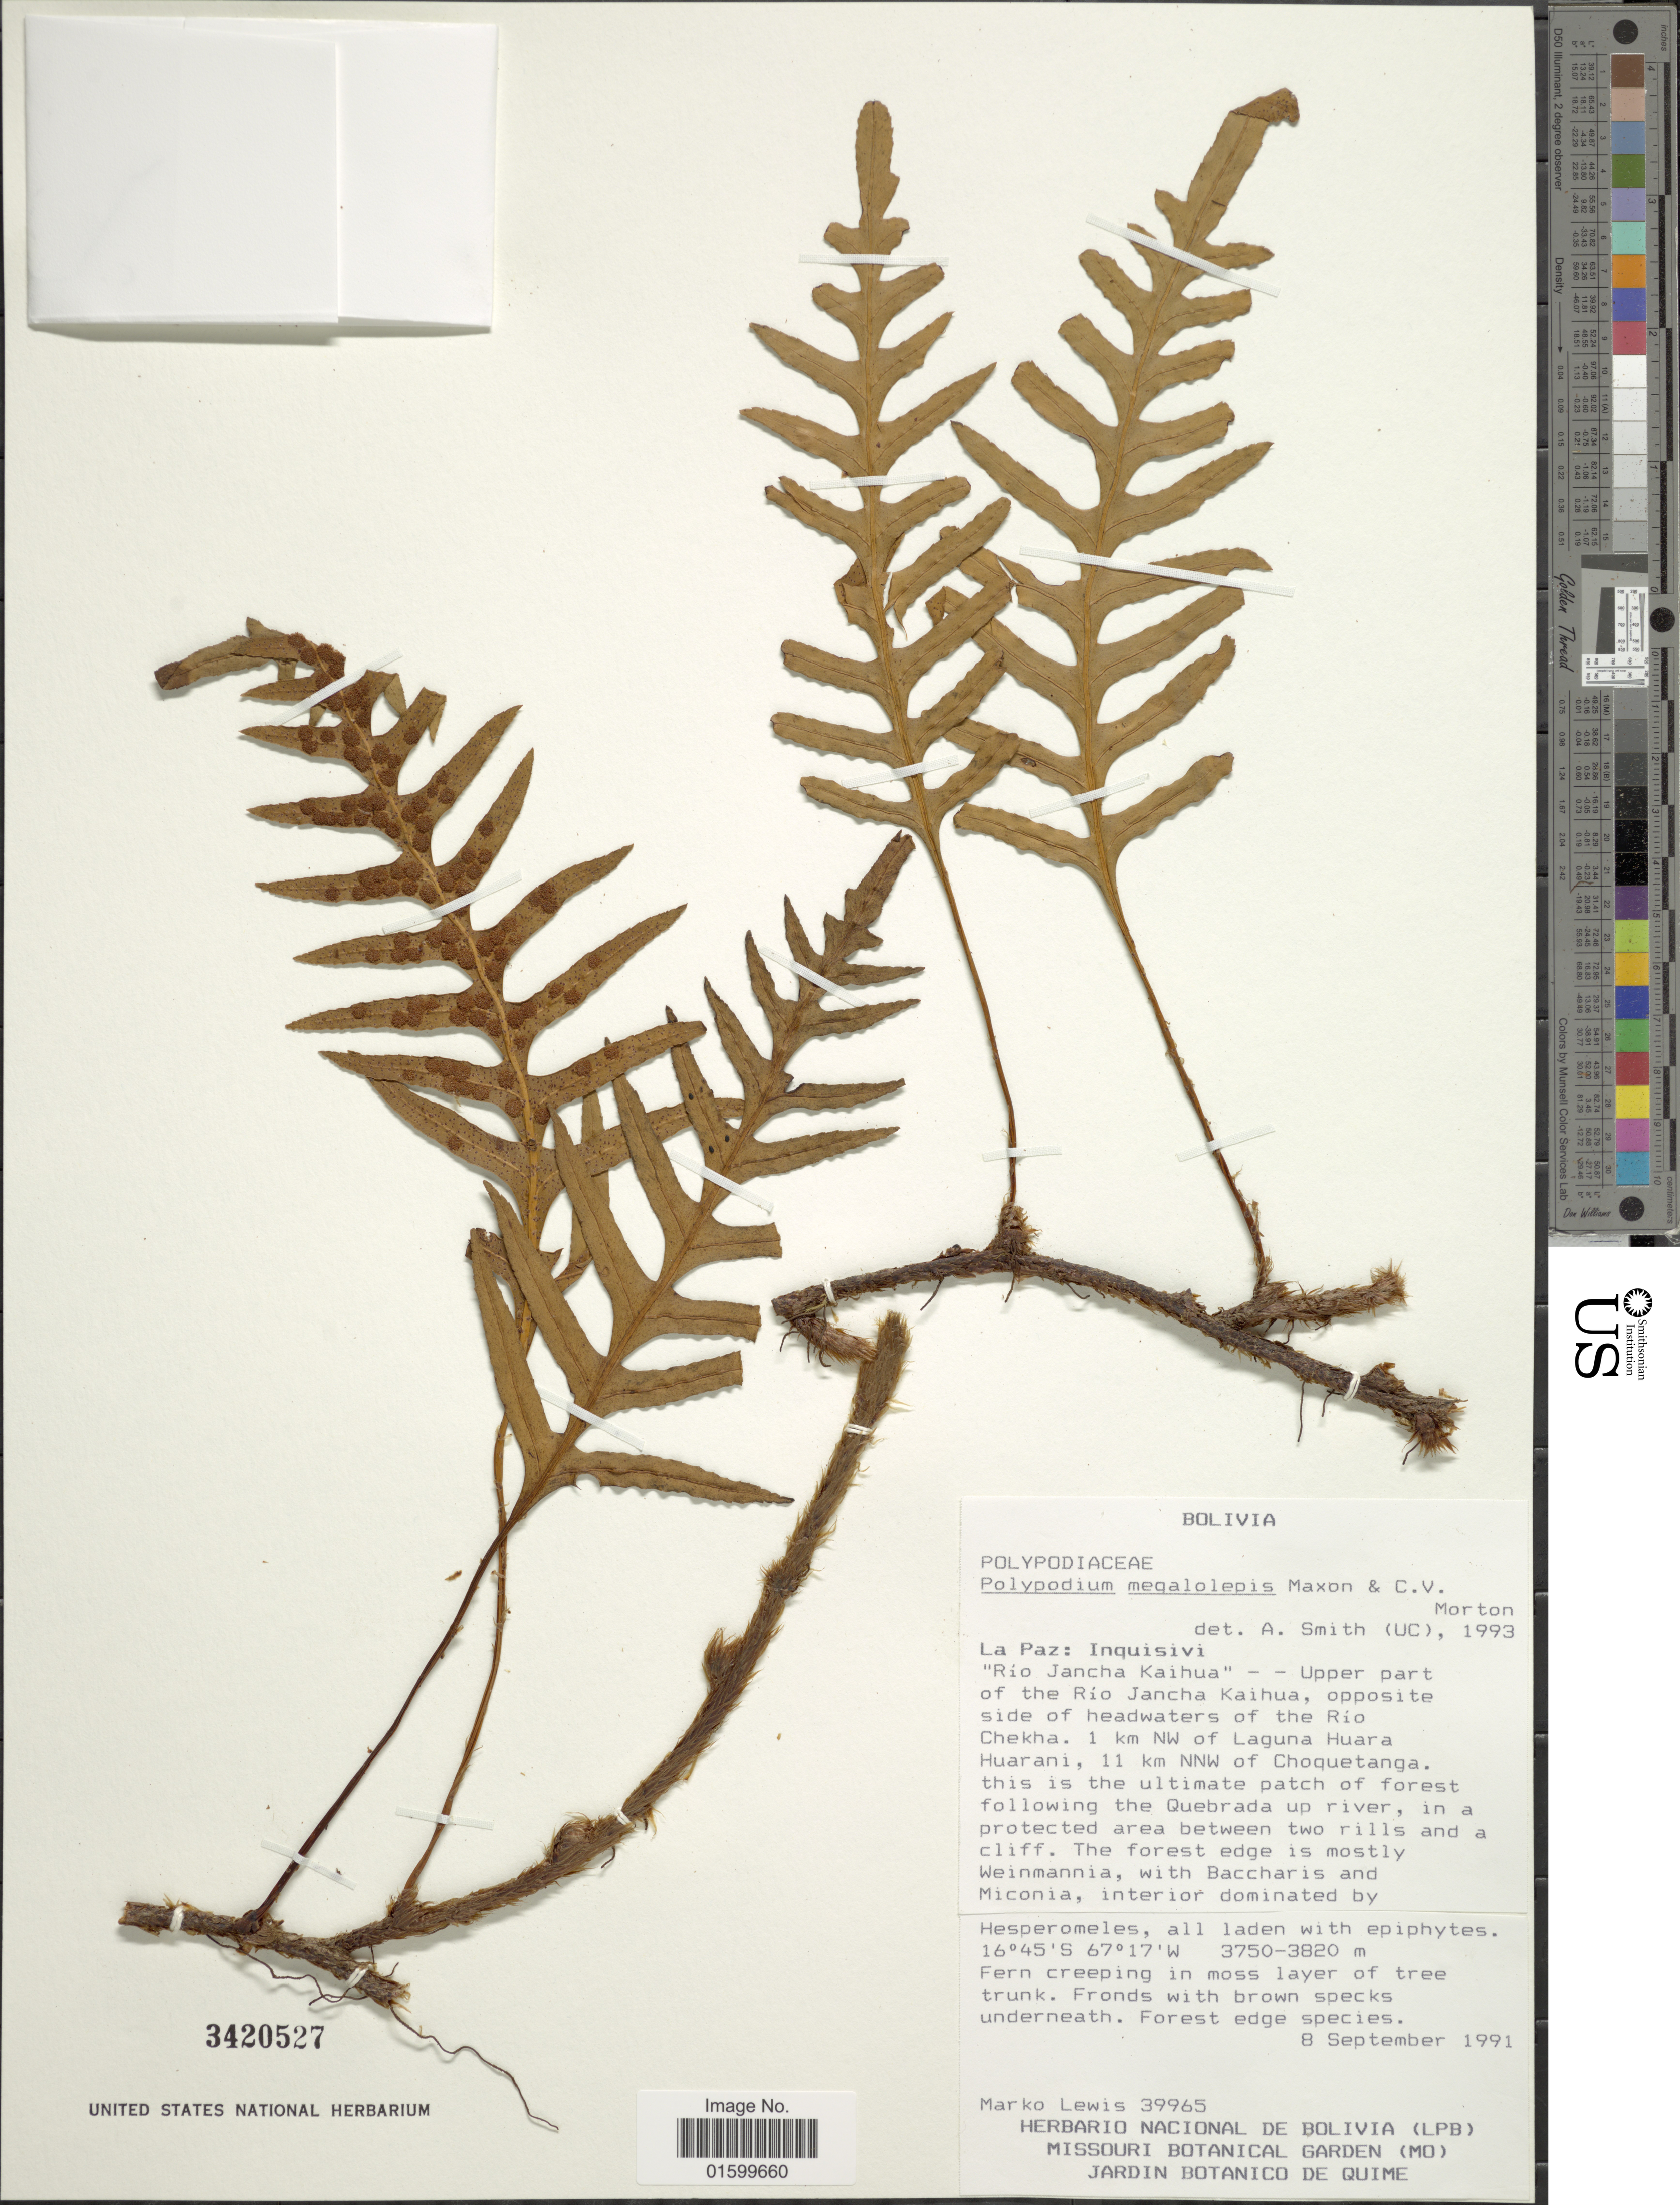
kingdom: Plantae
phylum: Tracheophyta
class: Polypodiopsida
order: Polypodiales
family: Polypodiaceae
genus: Pleopeltis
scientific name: Pleopeltis megalolepis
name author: (Maxon & C.V. Morton) A.R. Sm.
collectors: M. A. Lewis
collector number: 39965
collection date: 1991-09-08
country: Bolivia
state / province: La Paz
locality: La Paz: Inquisivi, Rio Jancha Kaihua, upper part of the Rio Jancha Kaihua, opposite side of headwaters of the Rio Chekha, 1 km NW of Laguna Huara Huarani, 11 km NNW of Choquetanga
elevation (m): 3750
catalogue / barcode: US 3420527